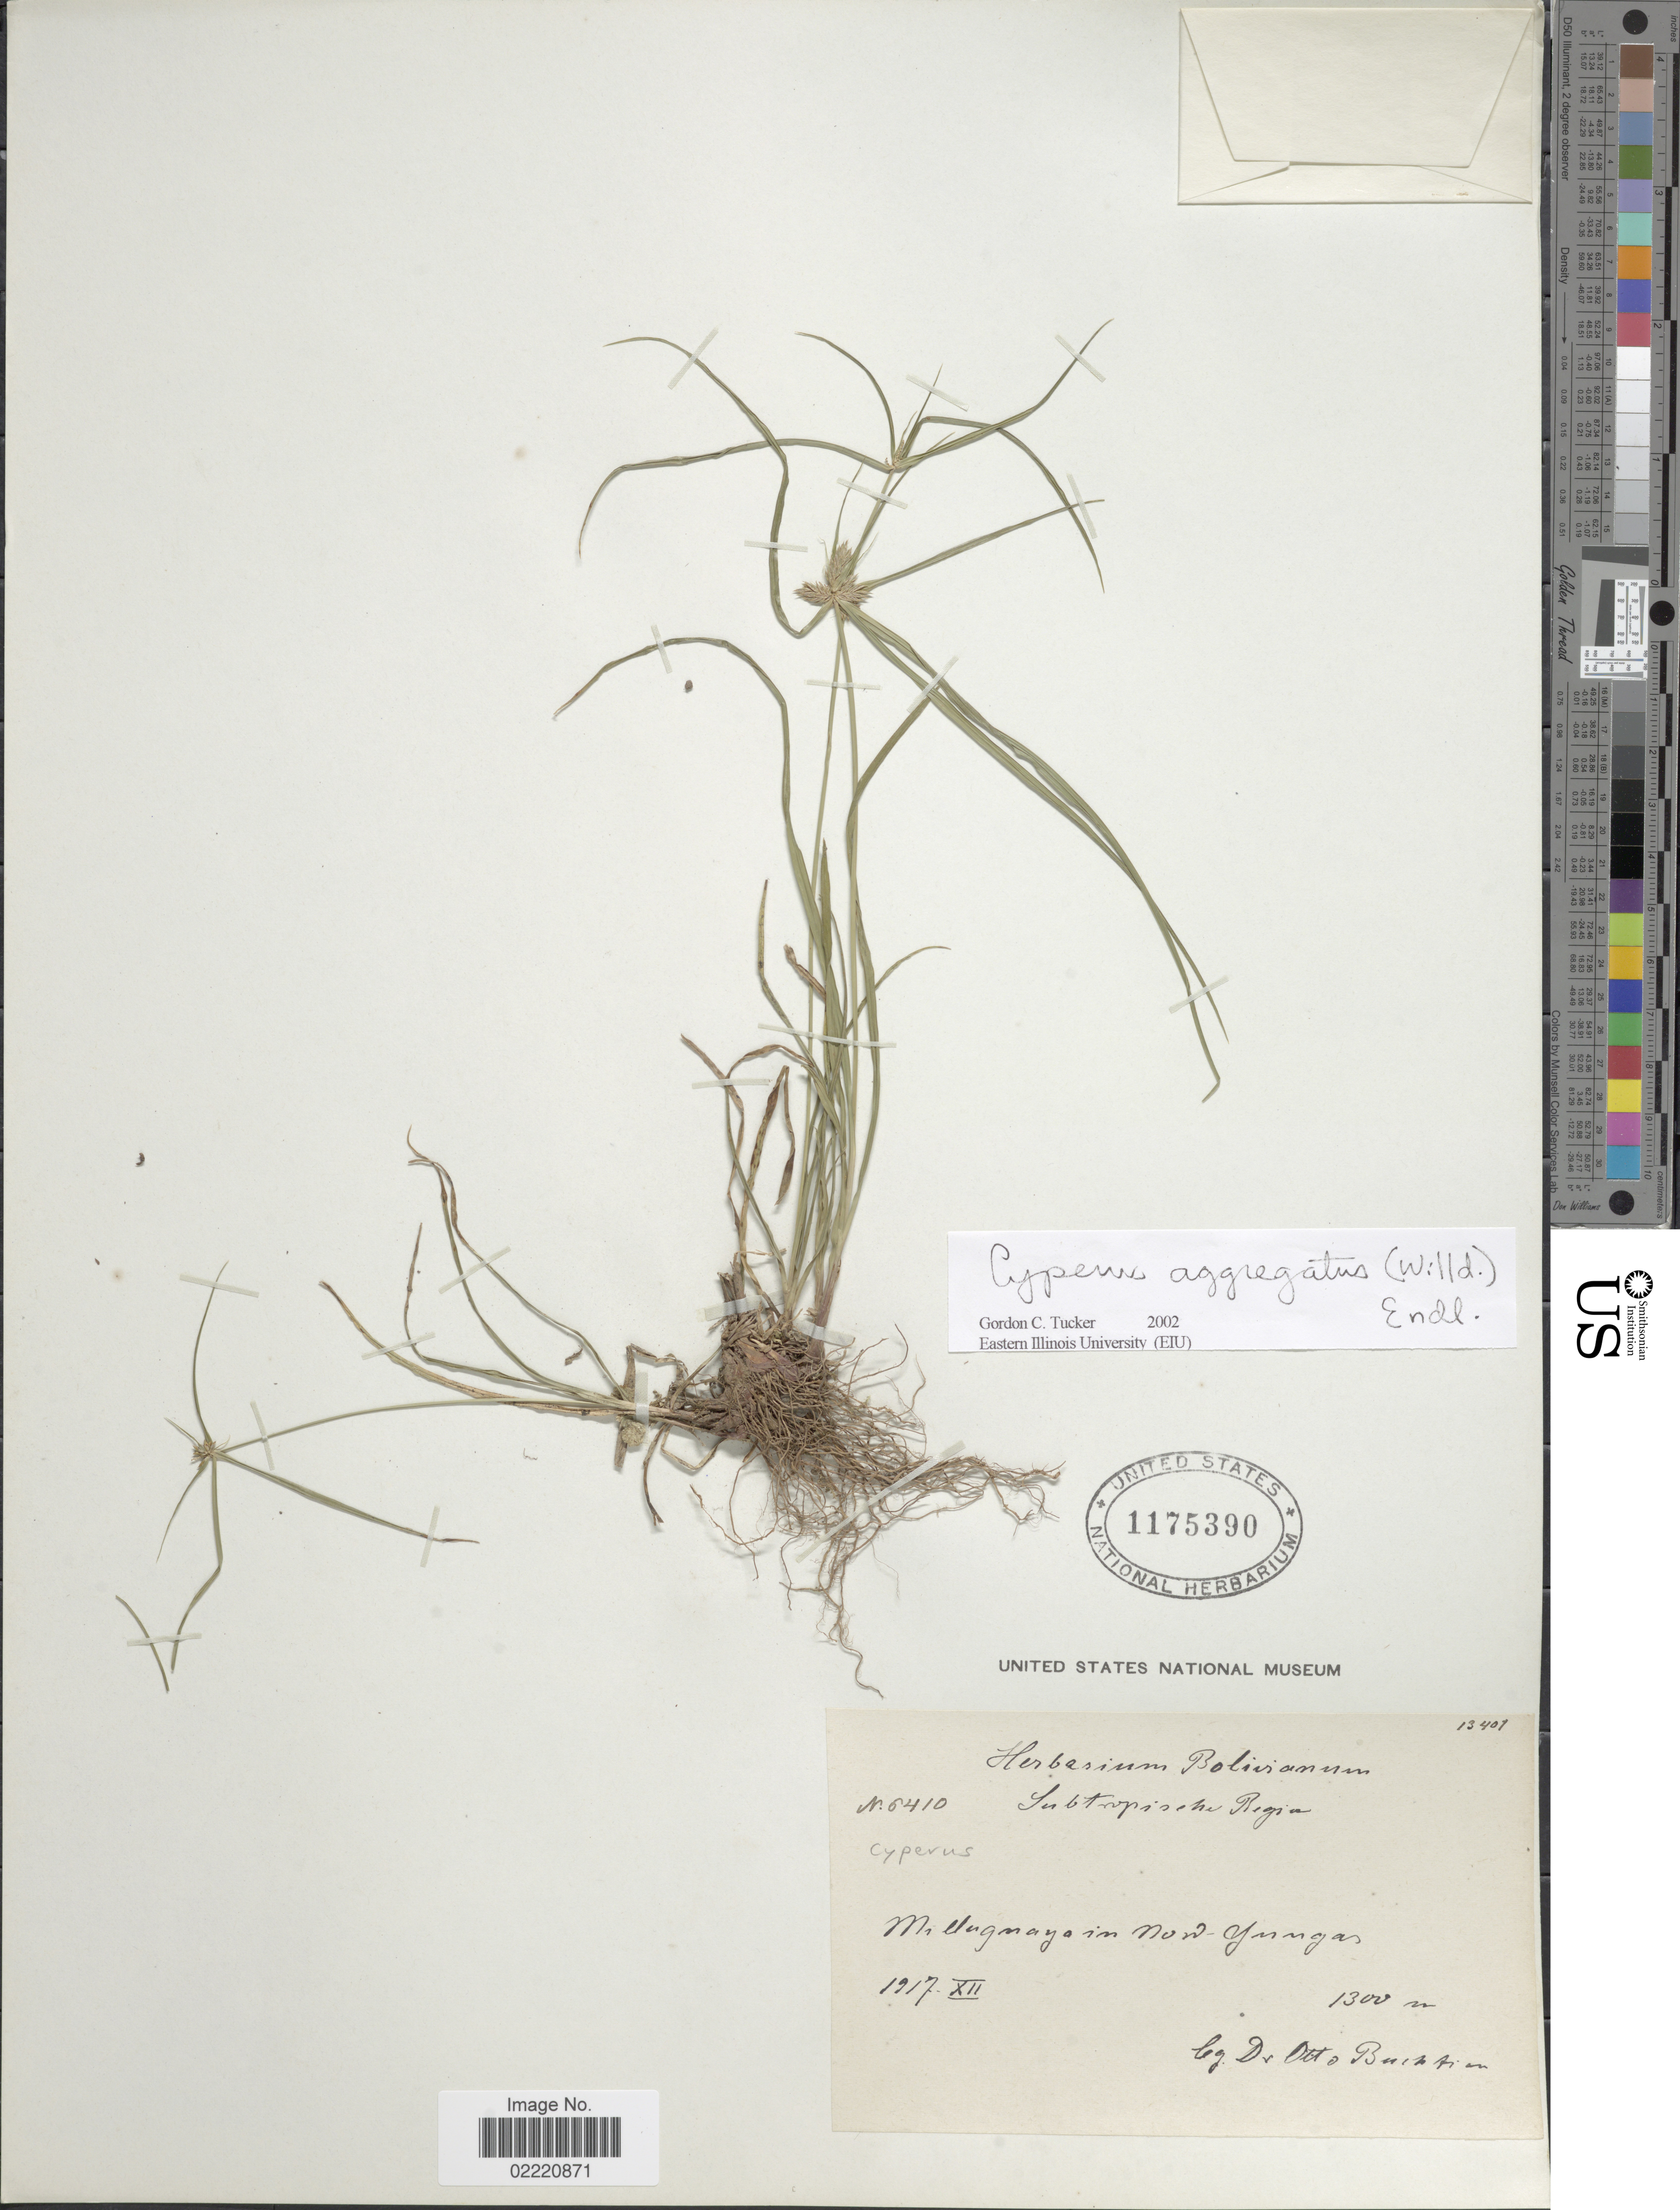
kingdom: Plantae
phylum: Tracheophyta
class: Liliopsida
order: Poales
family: Cyperaceae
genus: Cyperus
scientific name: Cyperus aggregatus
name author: (Willd.) Endl.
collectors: O. Buchtien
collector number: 5410*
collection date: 1917-12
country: Bolivia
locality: Milluguaya Nord-Yungas.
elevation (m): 1300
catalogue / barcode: US 1175390